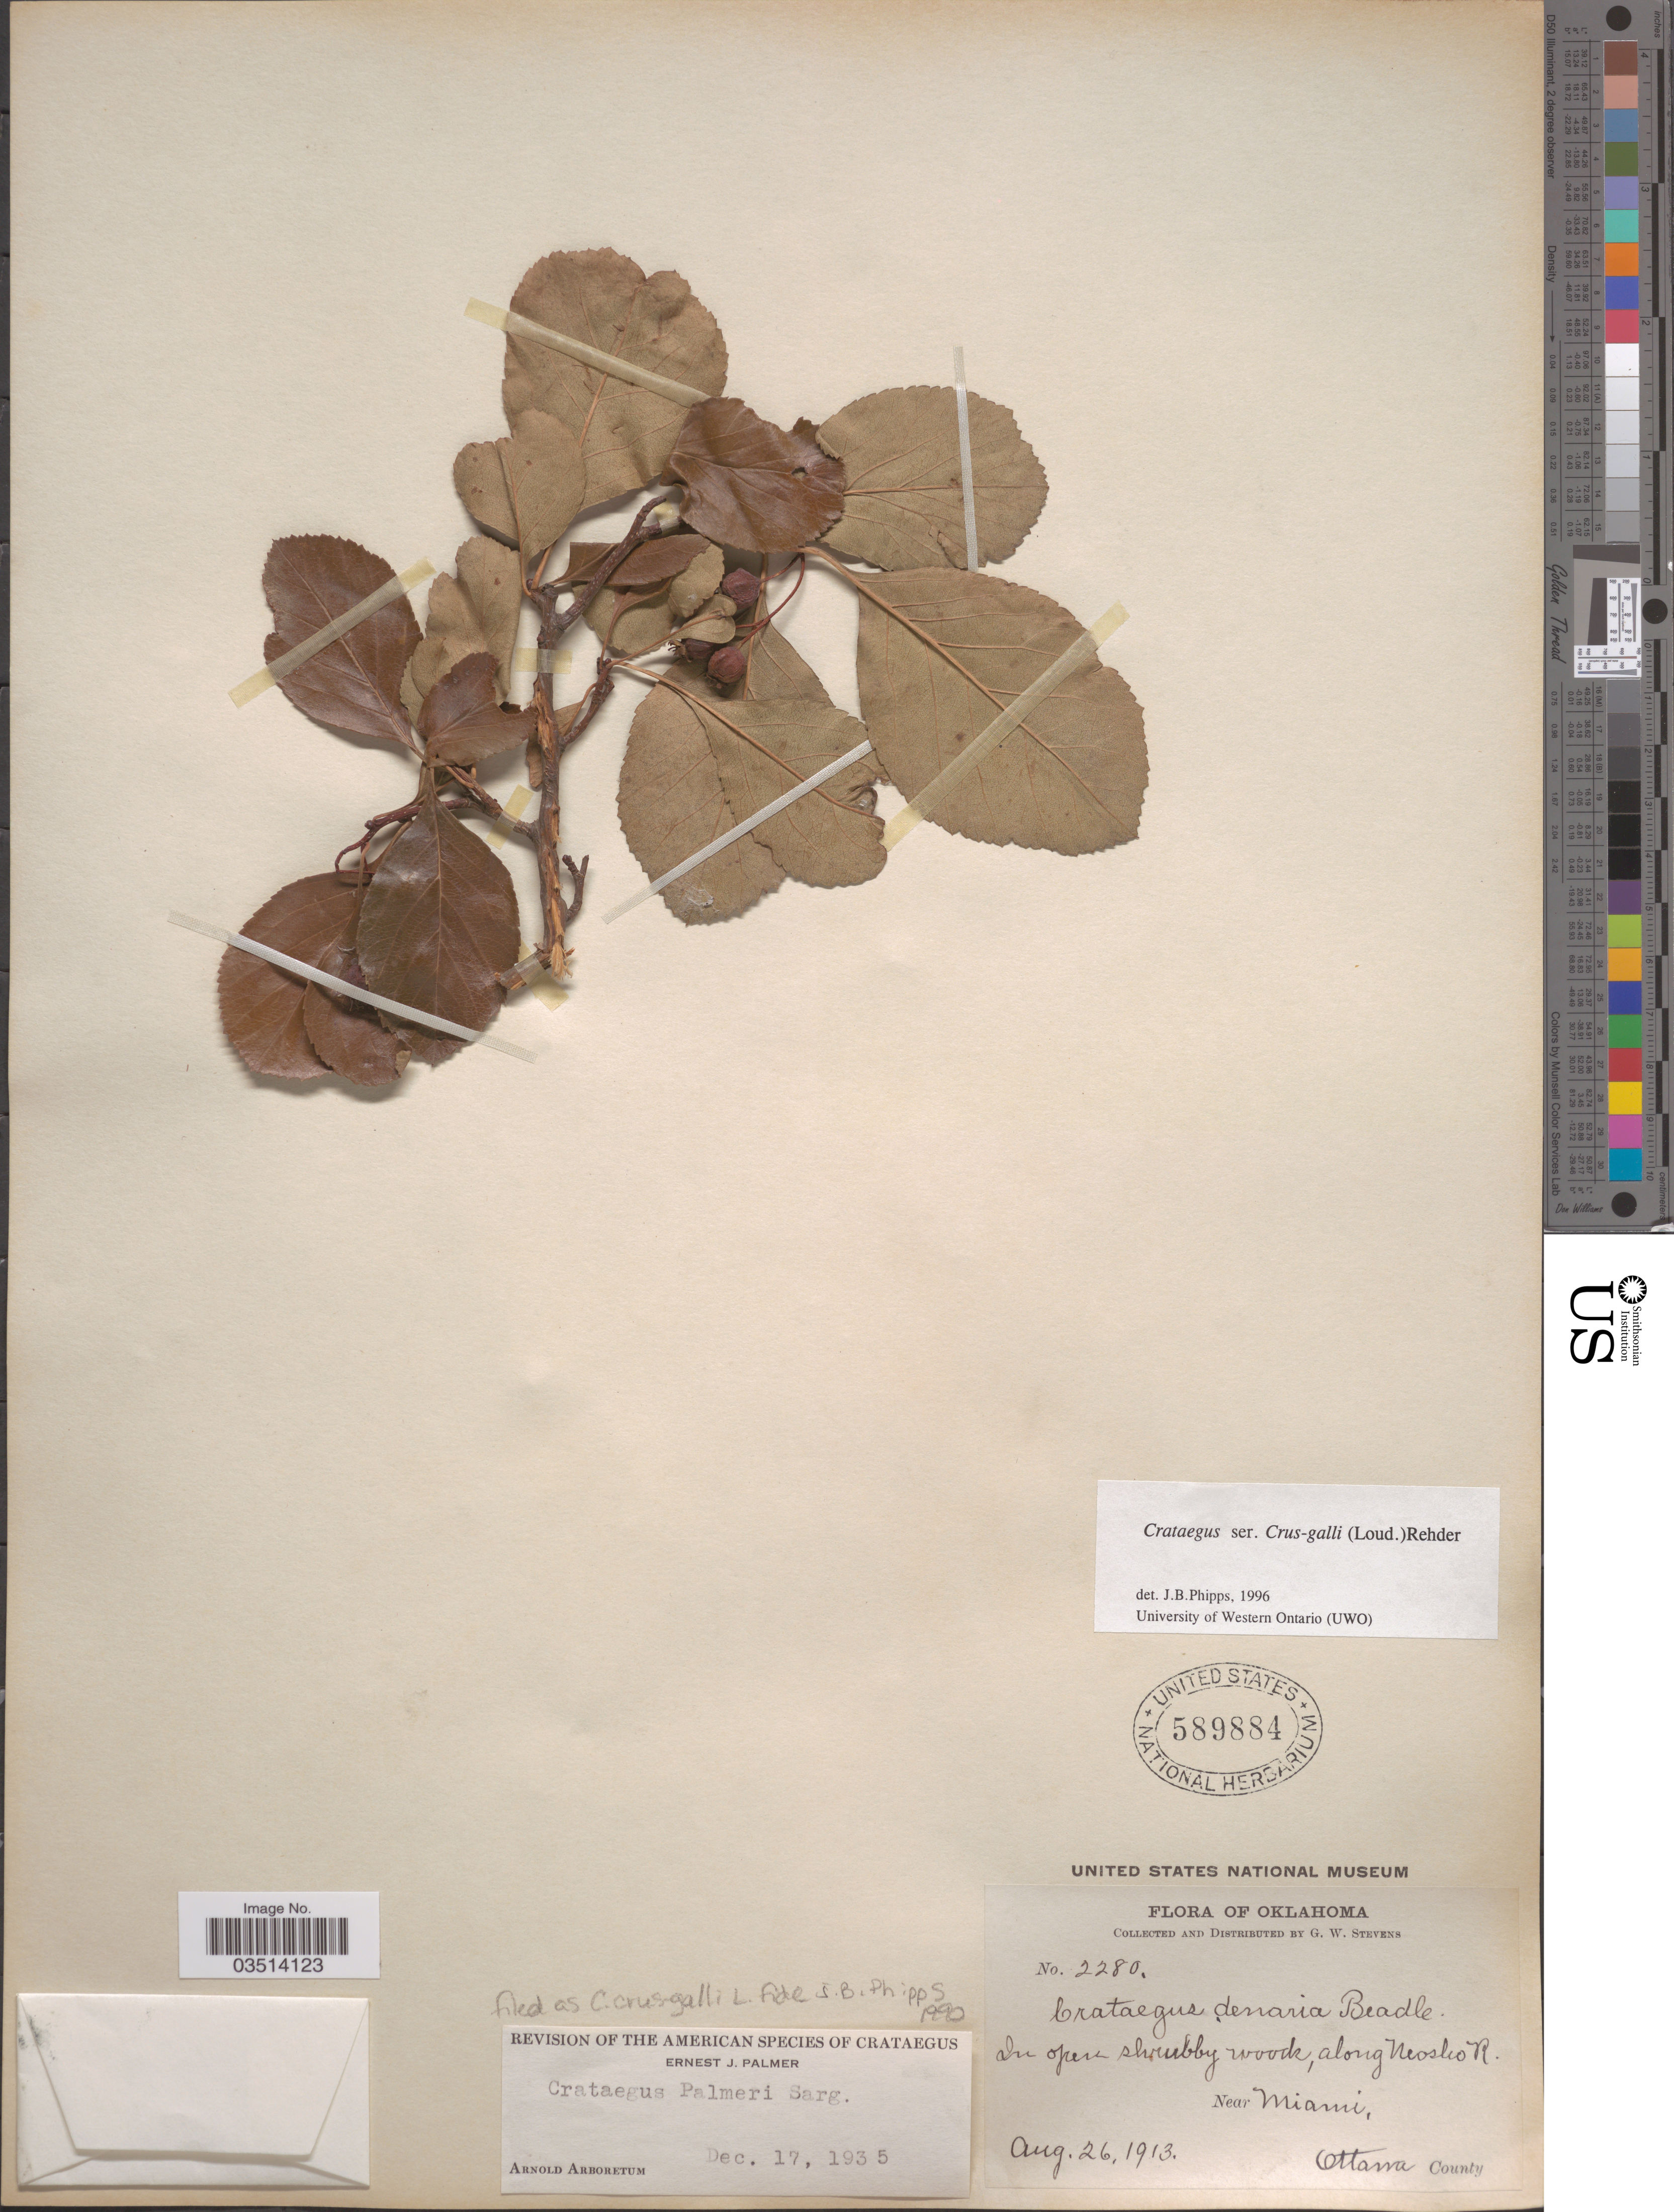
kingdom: Plantae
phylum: Tracheophyta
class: Magnoliopsida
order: Rosales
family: Rosaceae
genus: Crataegus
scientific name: Crataegus crus-galli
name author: L.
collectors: G. W. Stevens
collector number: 2280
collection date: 1913-08-26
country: United States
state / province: Oklahoma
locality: In open shrubby woods, along Neosho R. Near Miami, Ottawa County.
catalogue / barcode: US 589884